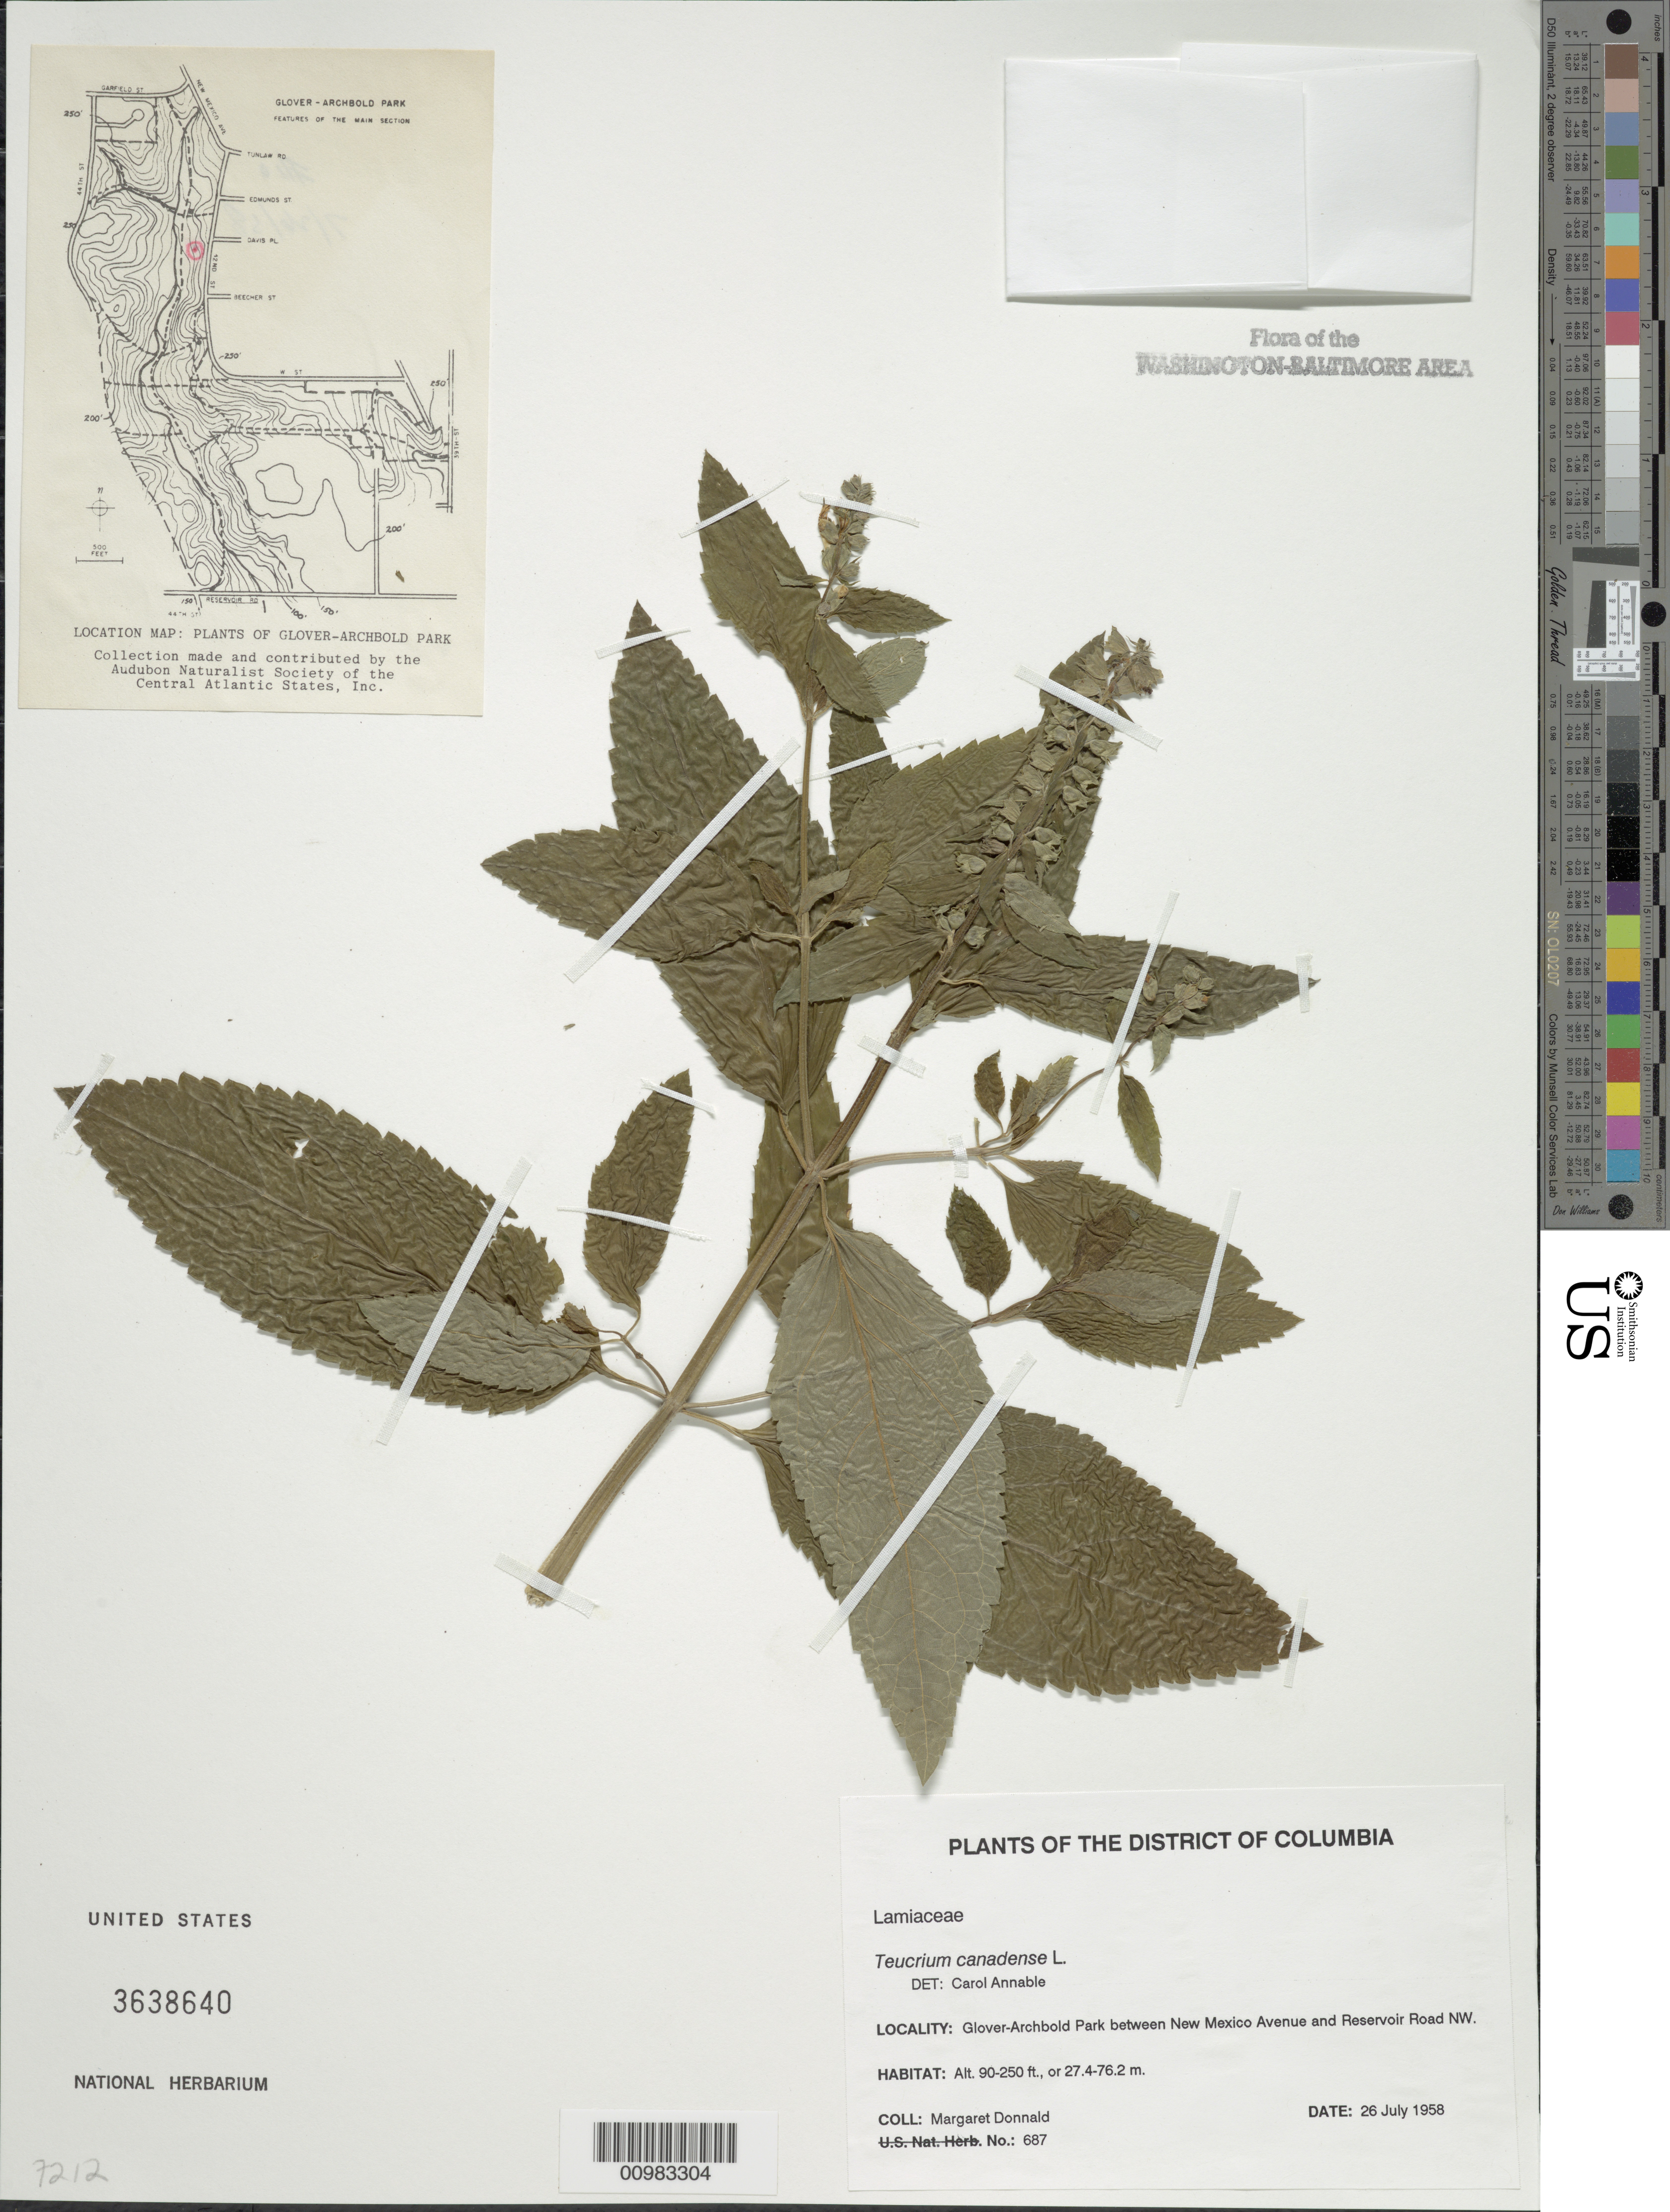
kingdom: Plantae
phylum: Tracheophyta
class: Magnoliopsida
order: Lamiales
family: Lamiaceae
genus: Teucrium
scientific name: Teucrium canadense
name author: L.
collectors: M. Donnald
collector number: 687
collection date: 1958-07-26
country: United States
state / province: District of Columbia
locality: Glover-Archbold Park between New Mexico Avenue and Reservoir Road NW.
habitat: park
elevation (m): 27.4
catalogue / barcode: US 3638640